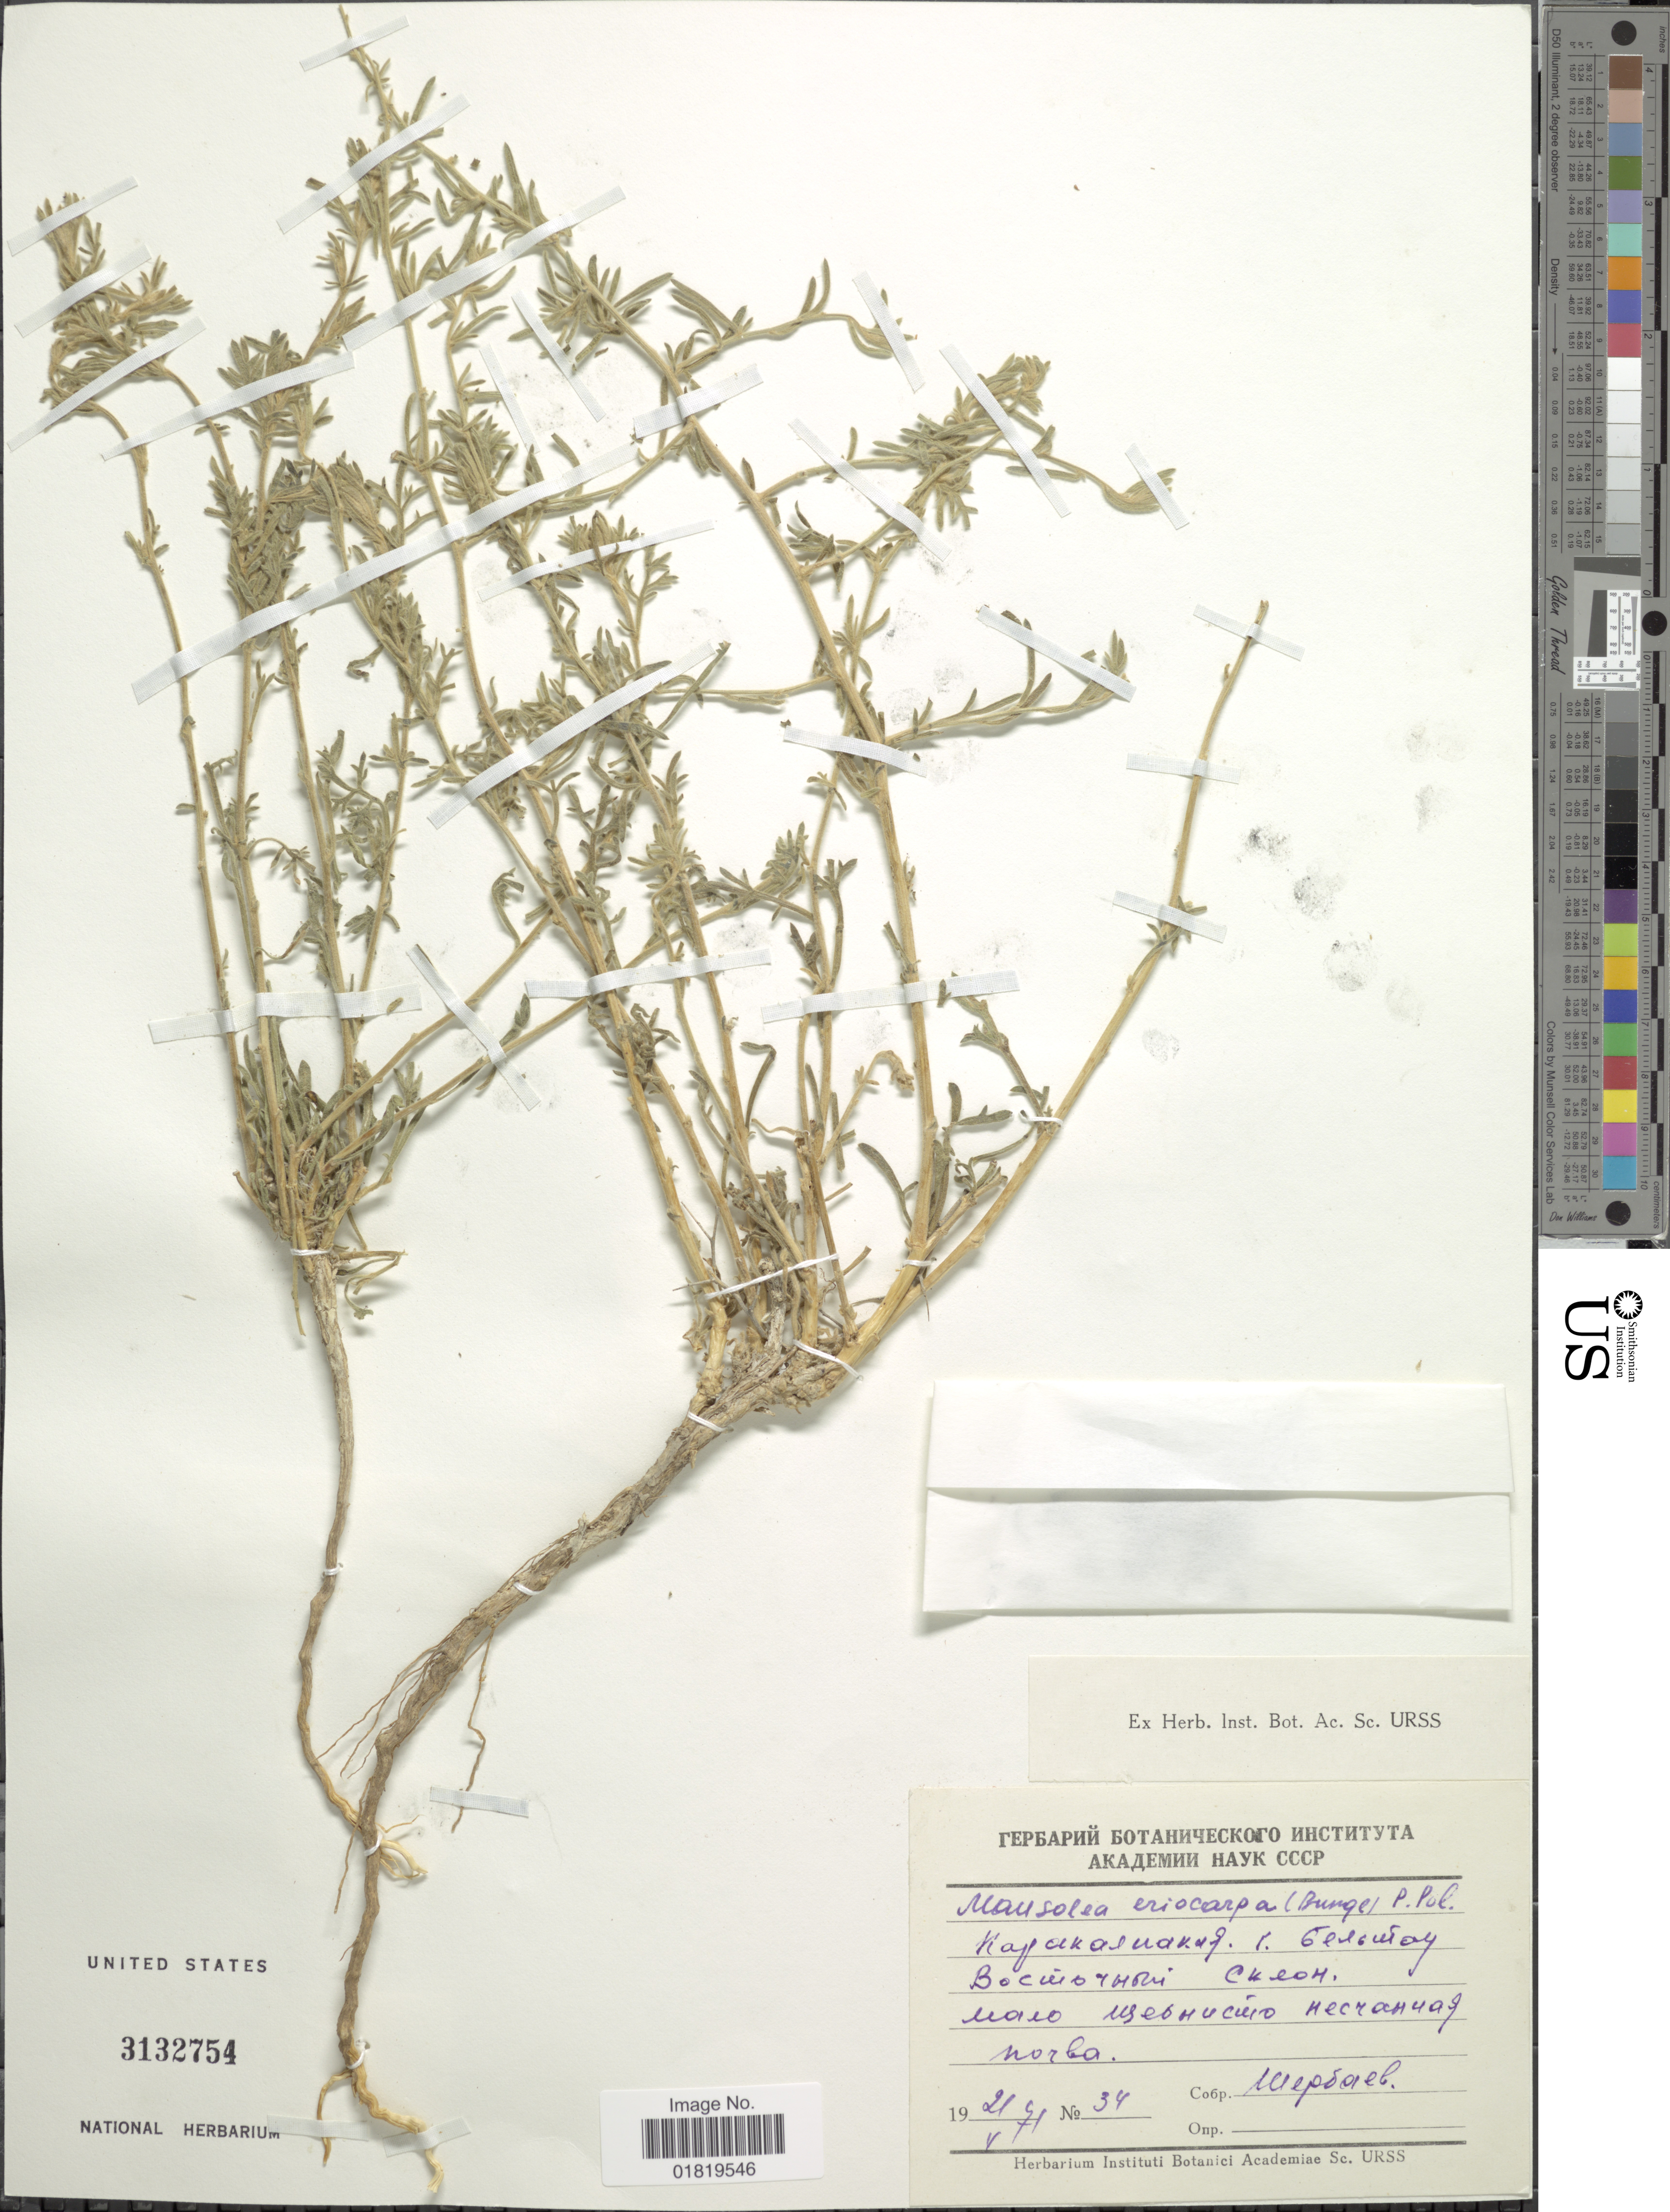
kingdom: Plantae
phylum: Tracheophyta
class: Magnoliopsida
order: Asterales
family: Asteraceae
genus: Mausolea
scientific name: Mausolea eriocarpa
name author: (Bunge) Poljakov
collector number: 34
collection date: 1971-05-21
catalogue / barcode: US 3132754